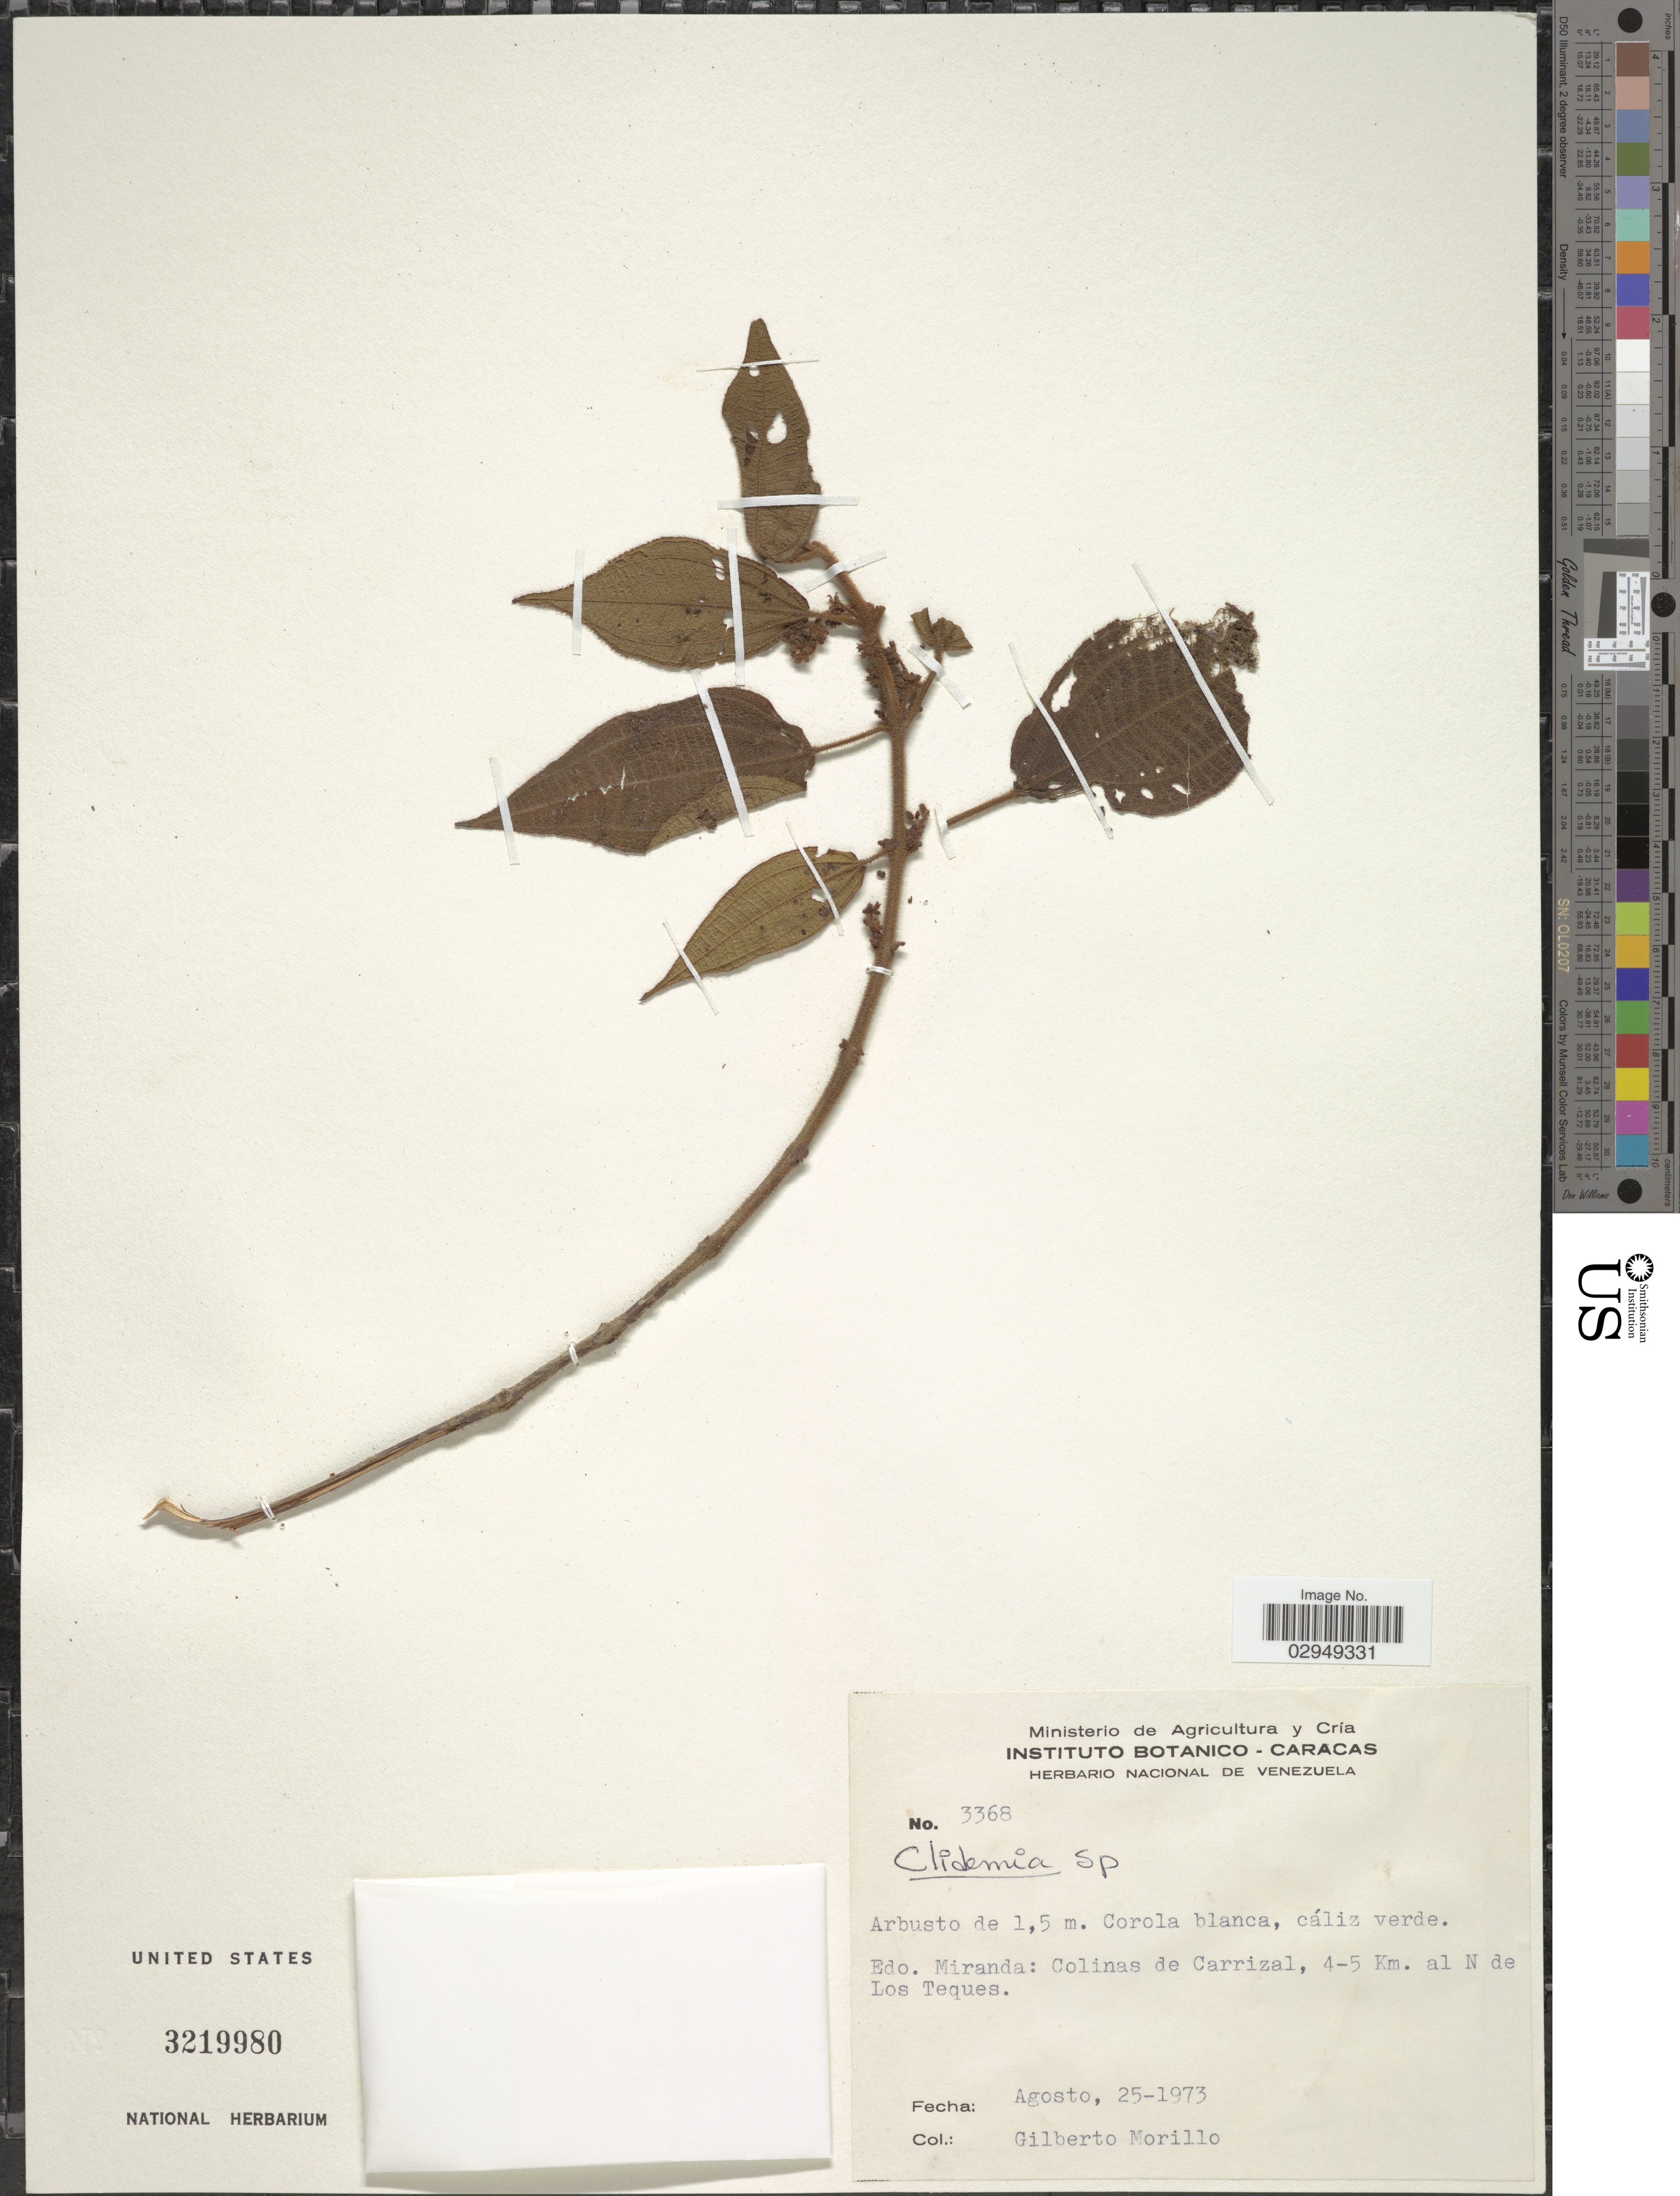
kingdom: Plantae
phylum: Tracheophyta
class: Magnoliopsida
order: Myrtales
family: Melastomataceae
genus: Clidemia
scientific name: Clidemia fendleri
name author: Cogn. in A. DC.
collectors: G. N. Morillo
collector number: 3368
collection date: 1973-08-25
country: Venezuela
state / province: Miranda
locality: Edo. Miranda: Colinas de Carrizal, 4-5 Km. al N de Los Teques.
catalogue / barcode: US 3219980